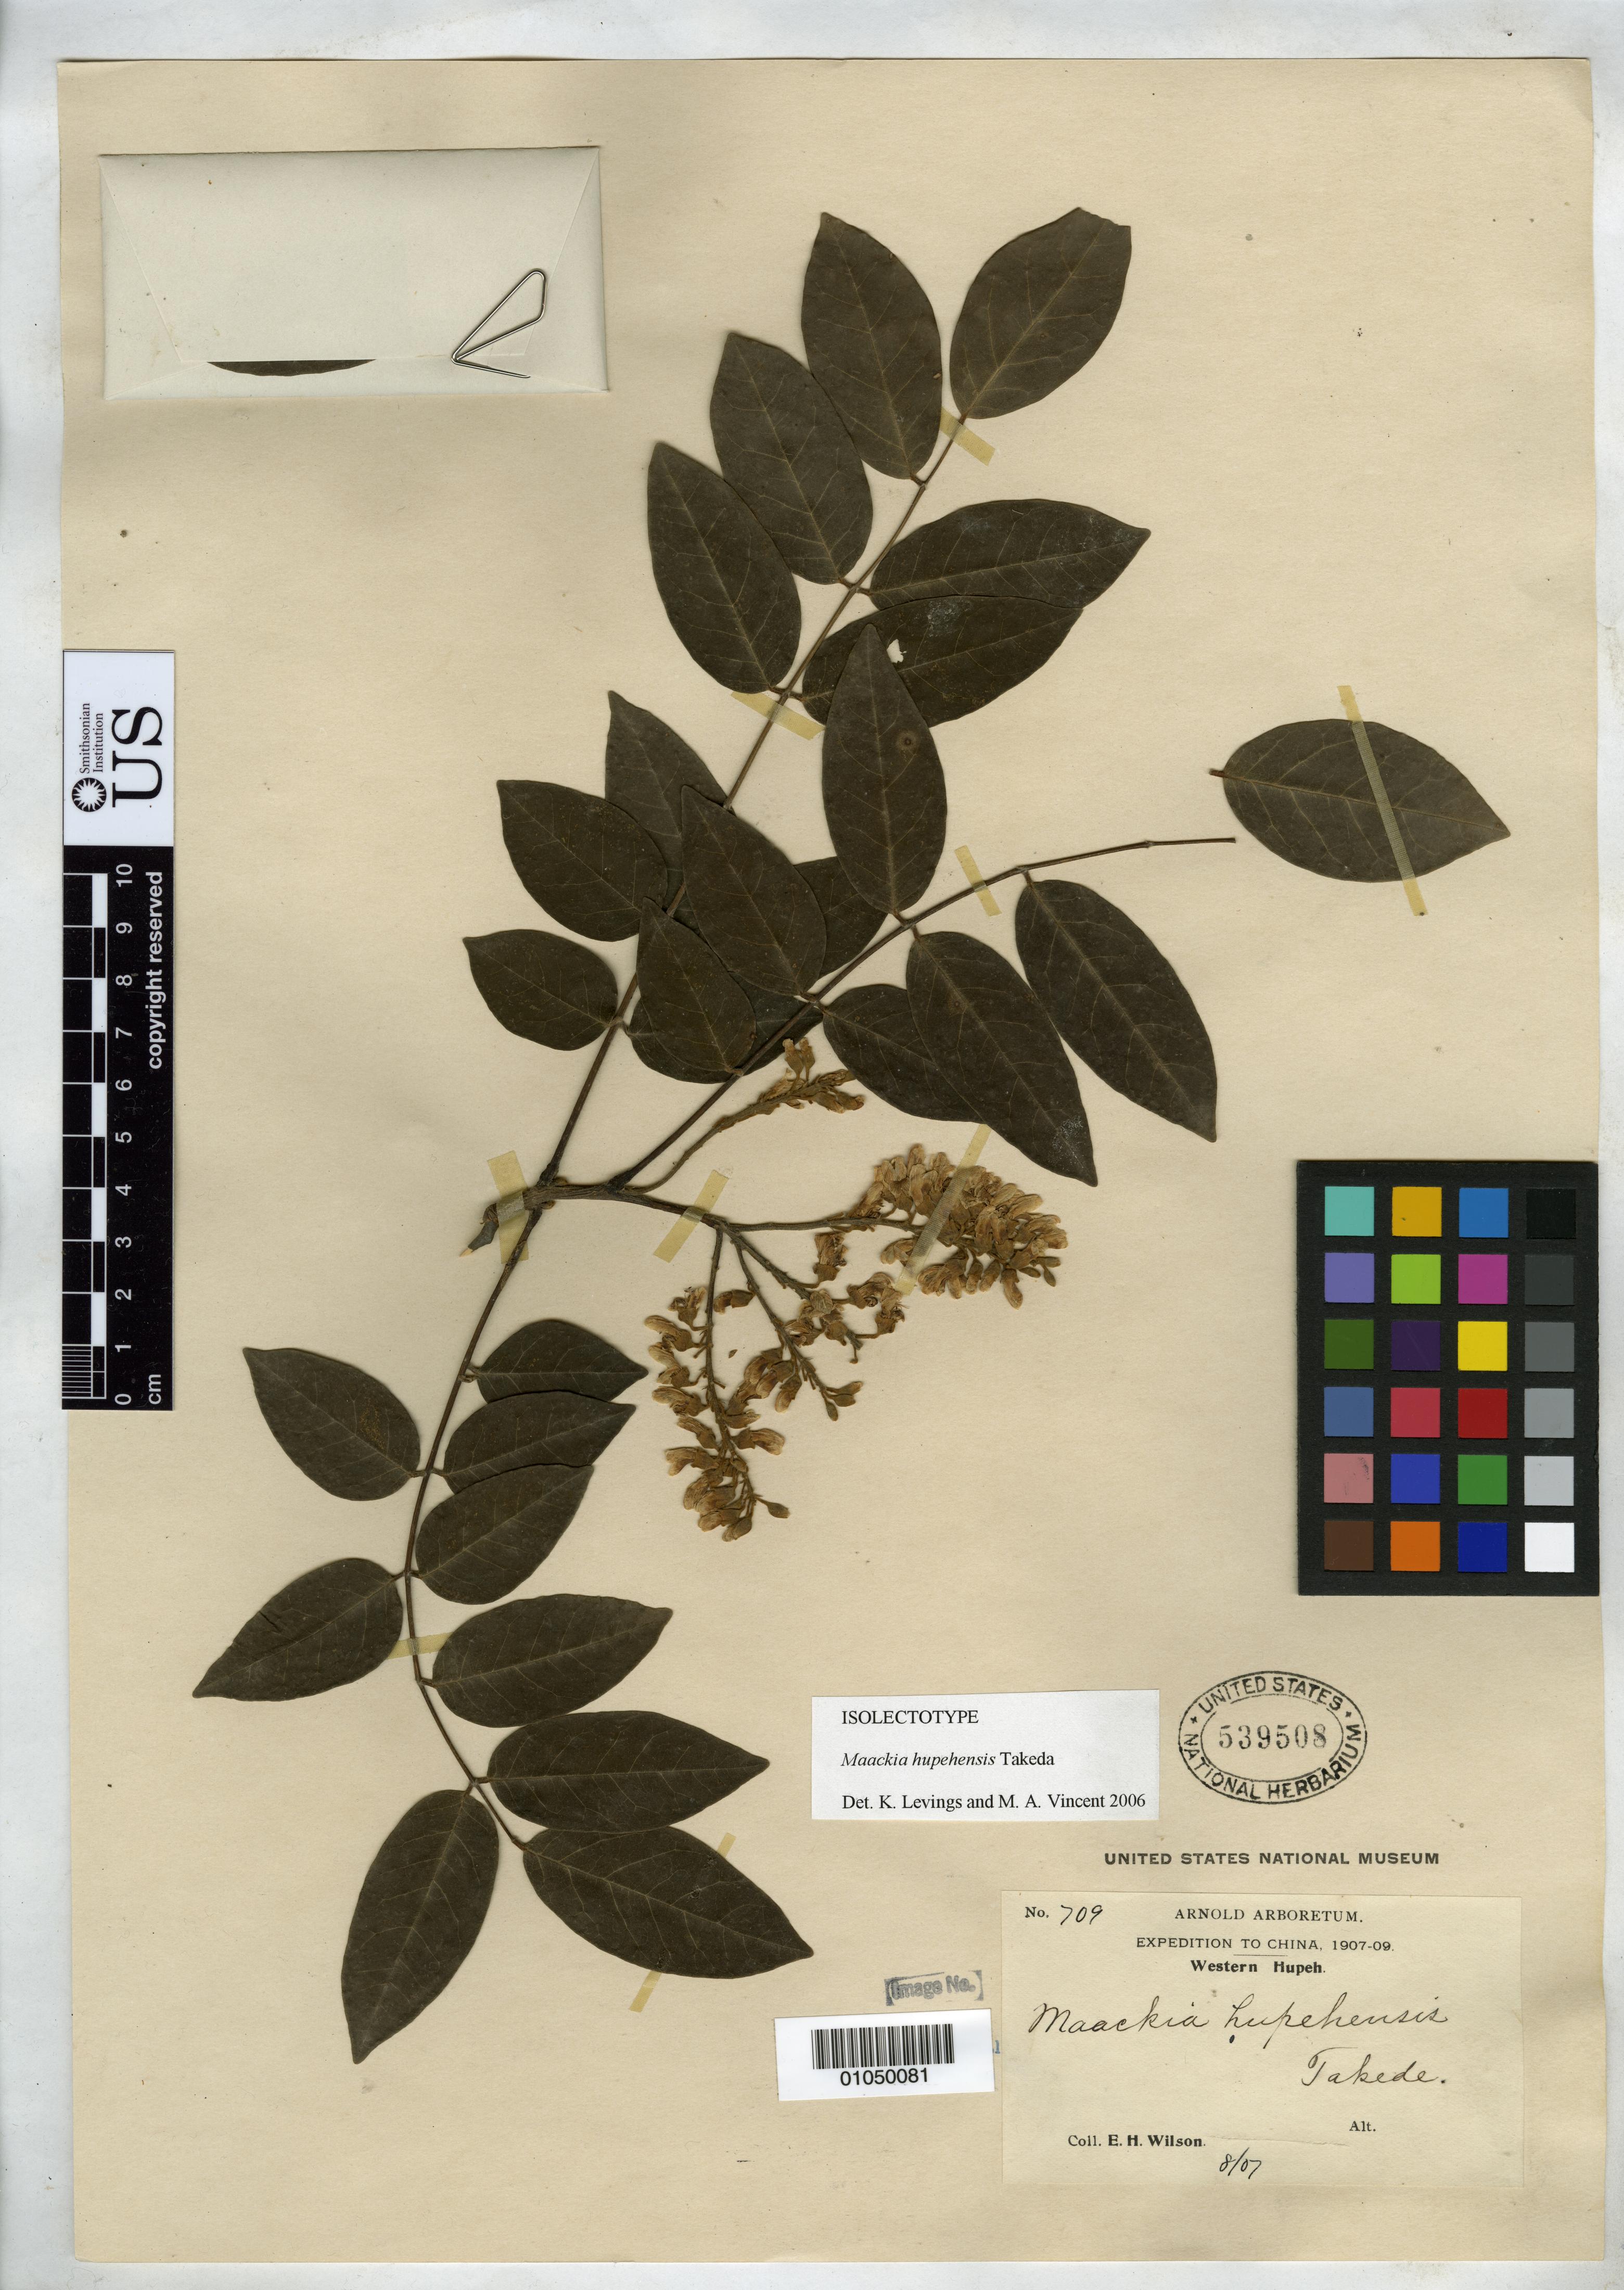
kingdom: Plantae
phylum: Tracheophyta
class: Magnoliopsida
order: Fabales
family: Fabaceae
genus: Maackia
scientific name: Maackia hupehensis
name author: Takeda in Sarg.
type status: Isosyntype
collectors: E. H. Wilson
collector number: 709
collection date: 1907-08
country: China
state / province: Hubei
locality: Western Hupeh.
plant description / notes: Annotated by K. Levings & M.A. Vincent (2006) as "isolectotype"; lectotypification not found, apparently ined.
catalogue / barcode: US 539508